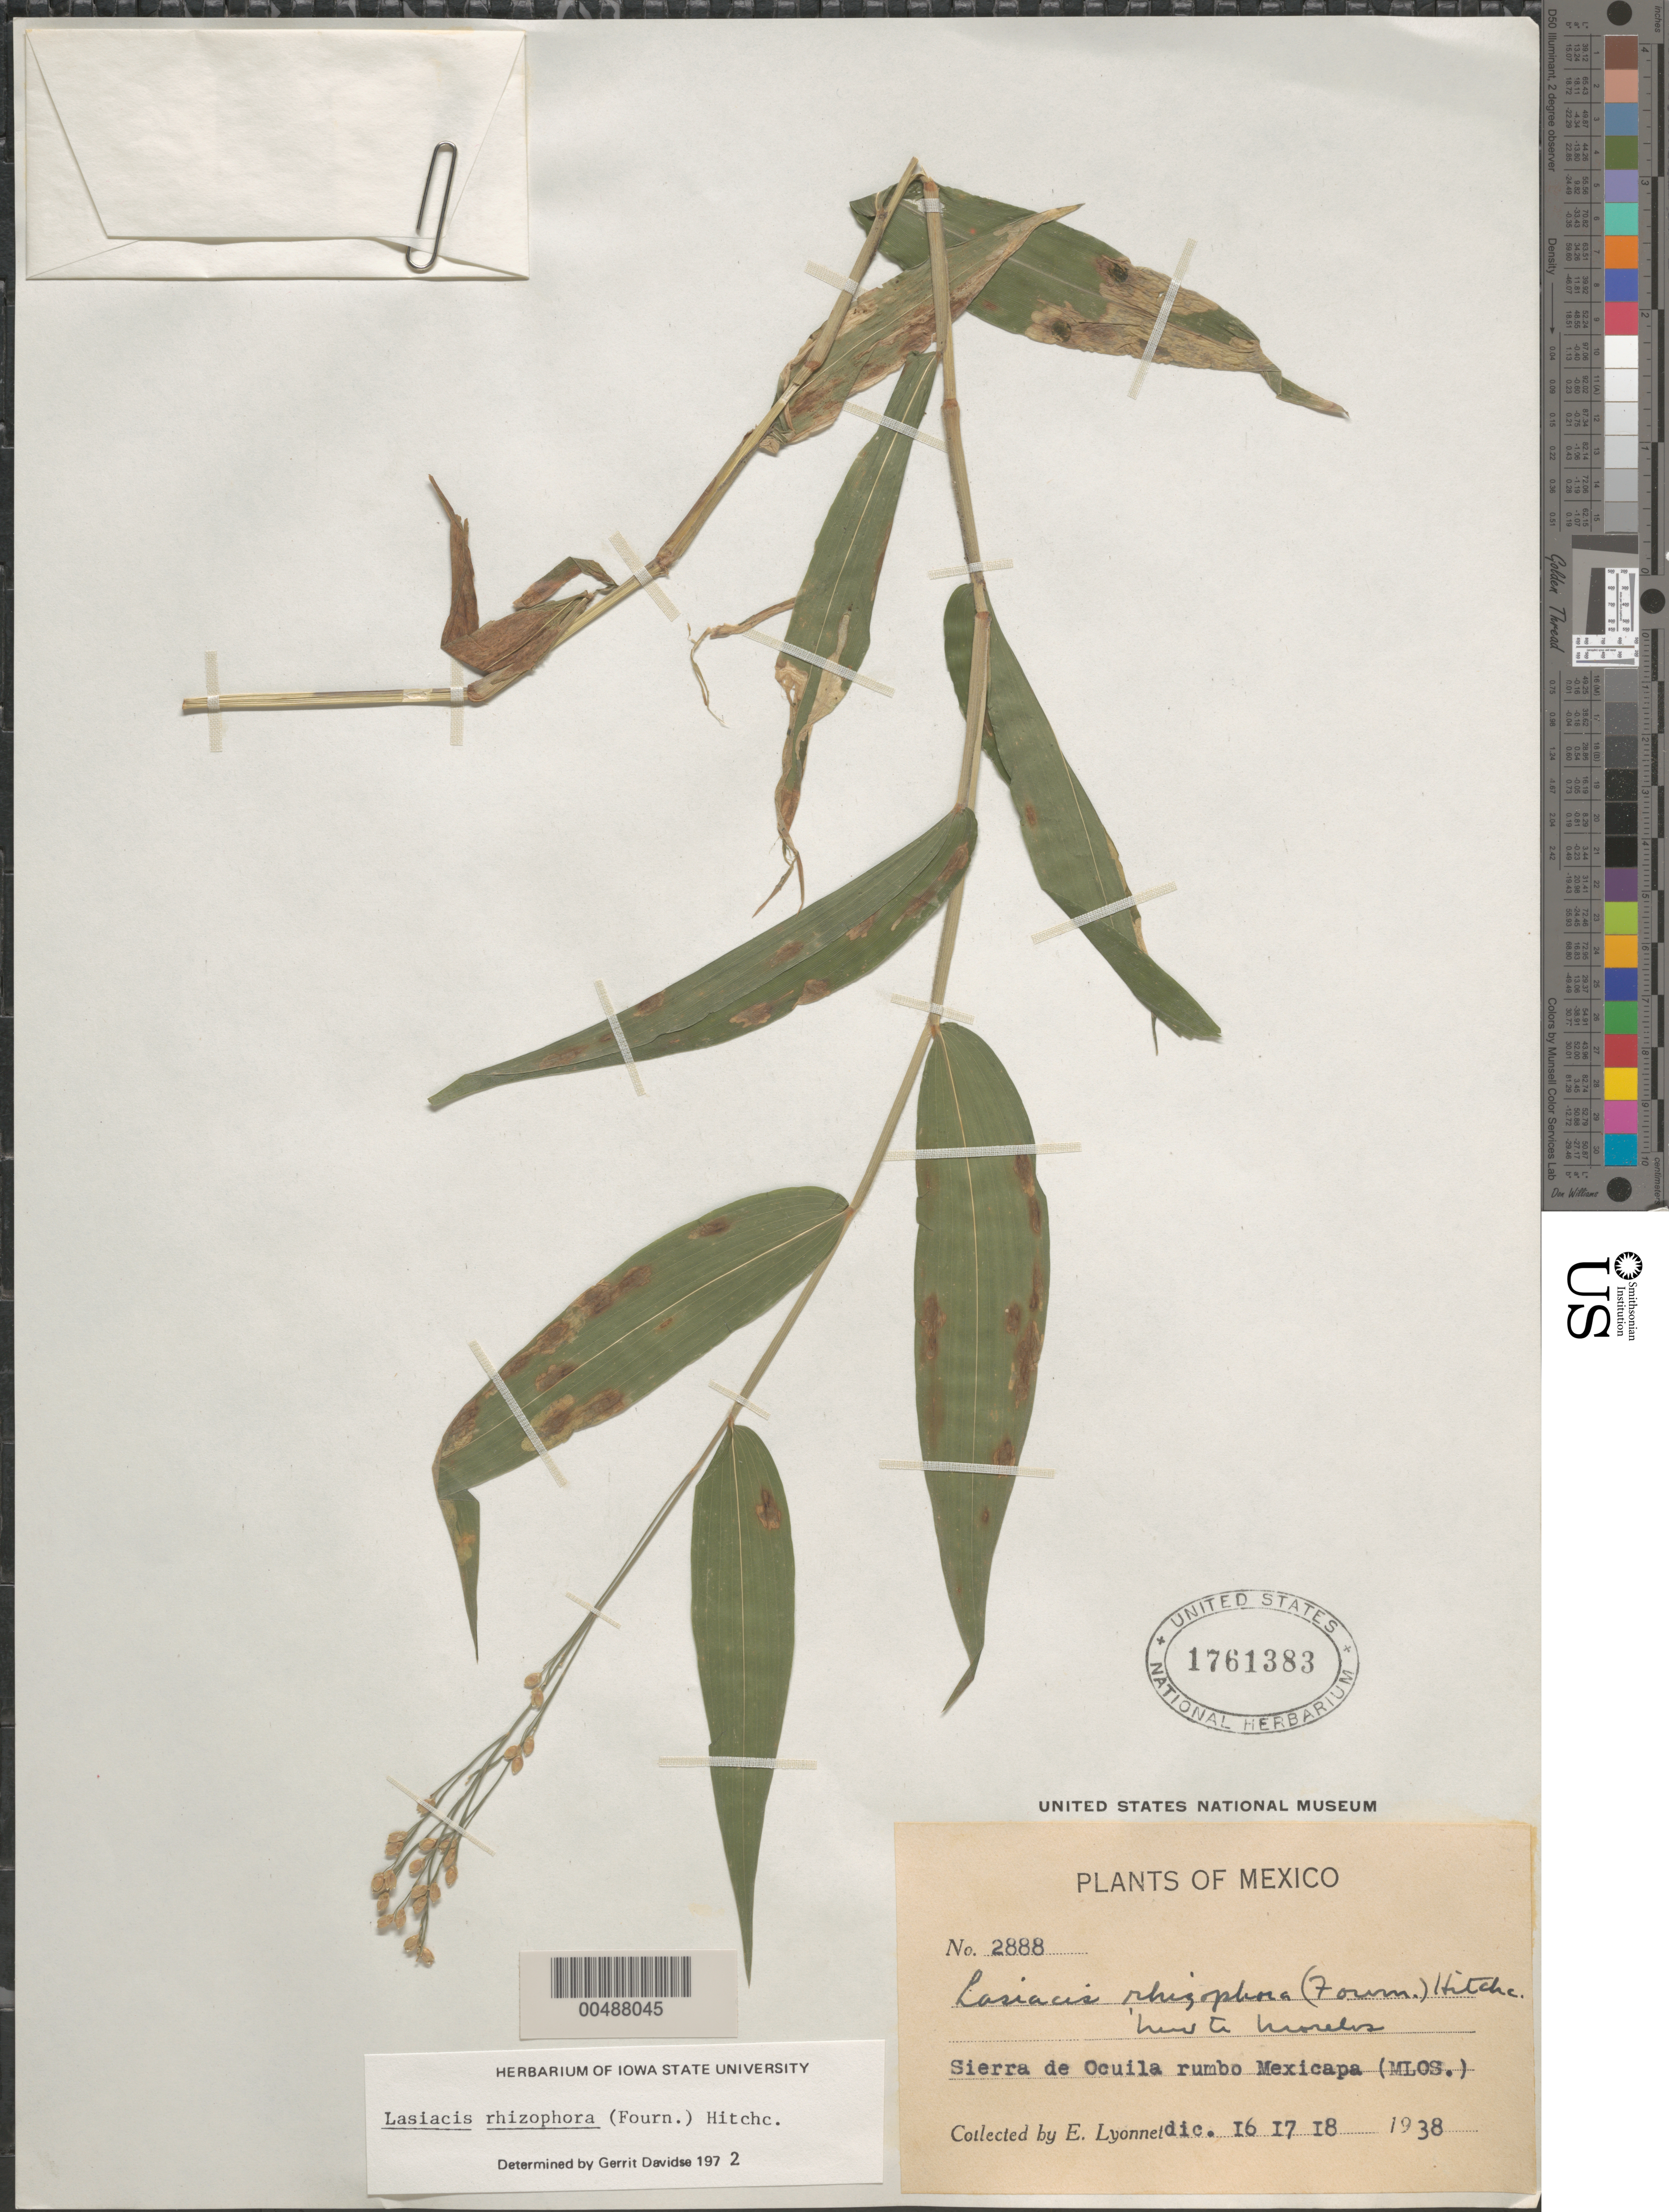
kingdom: Plantae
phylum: Tracheophyta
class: Liliopsida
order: Poales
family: Poaceae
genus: Lasiacis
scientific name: Lasiacis rhizophora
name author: (E. Fourn.) Hitchc.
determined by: Davidse, Gerrit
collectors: Bro. E. Lyonnet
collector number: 2888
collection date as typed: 16 Dec 1938 to 18 Dec 1938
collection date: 1938-12-16/1938-12-18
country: Mexico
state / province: Morelos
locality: Sierra de Ocuila rumbo Mexicapa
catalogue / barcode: US 1761383